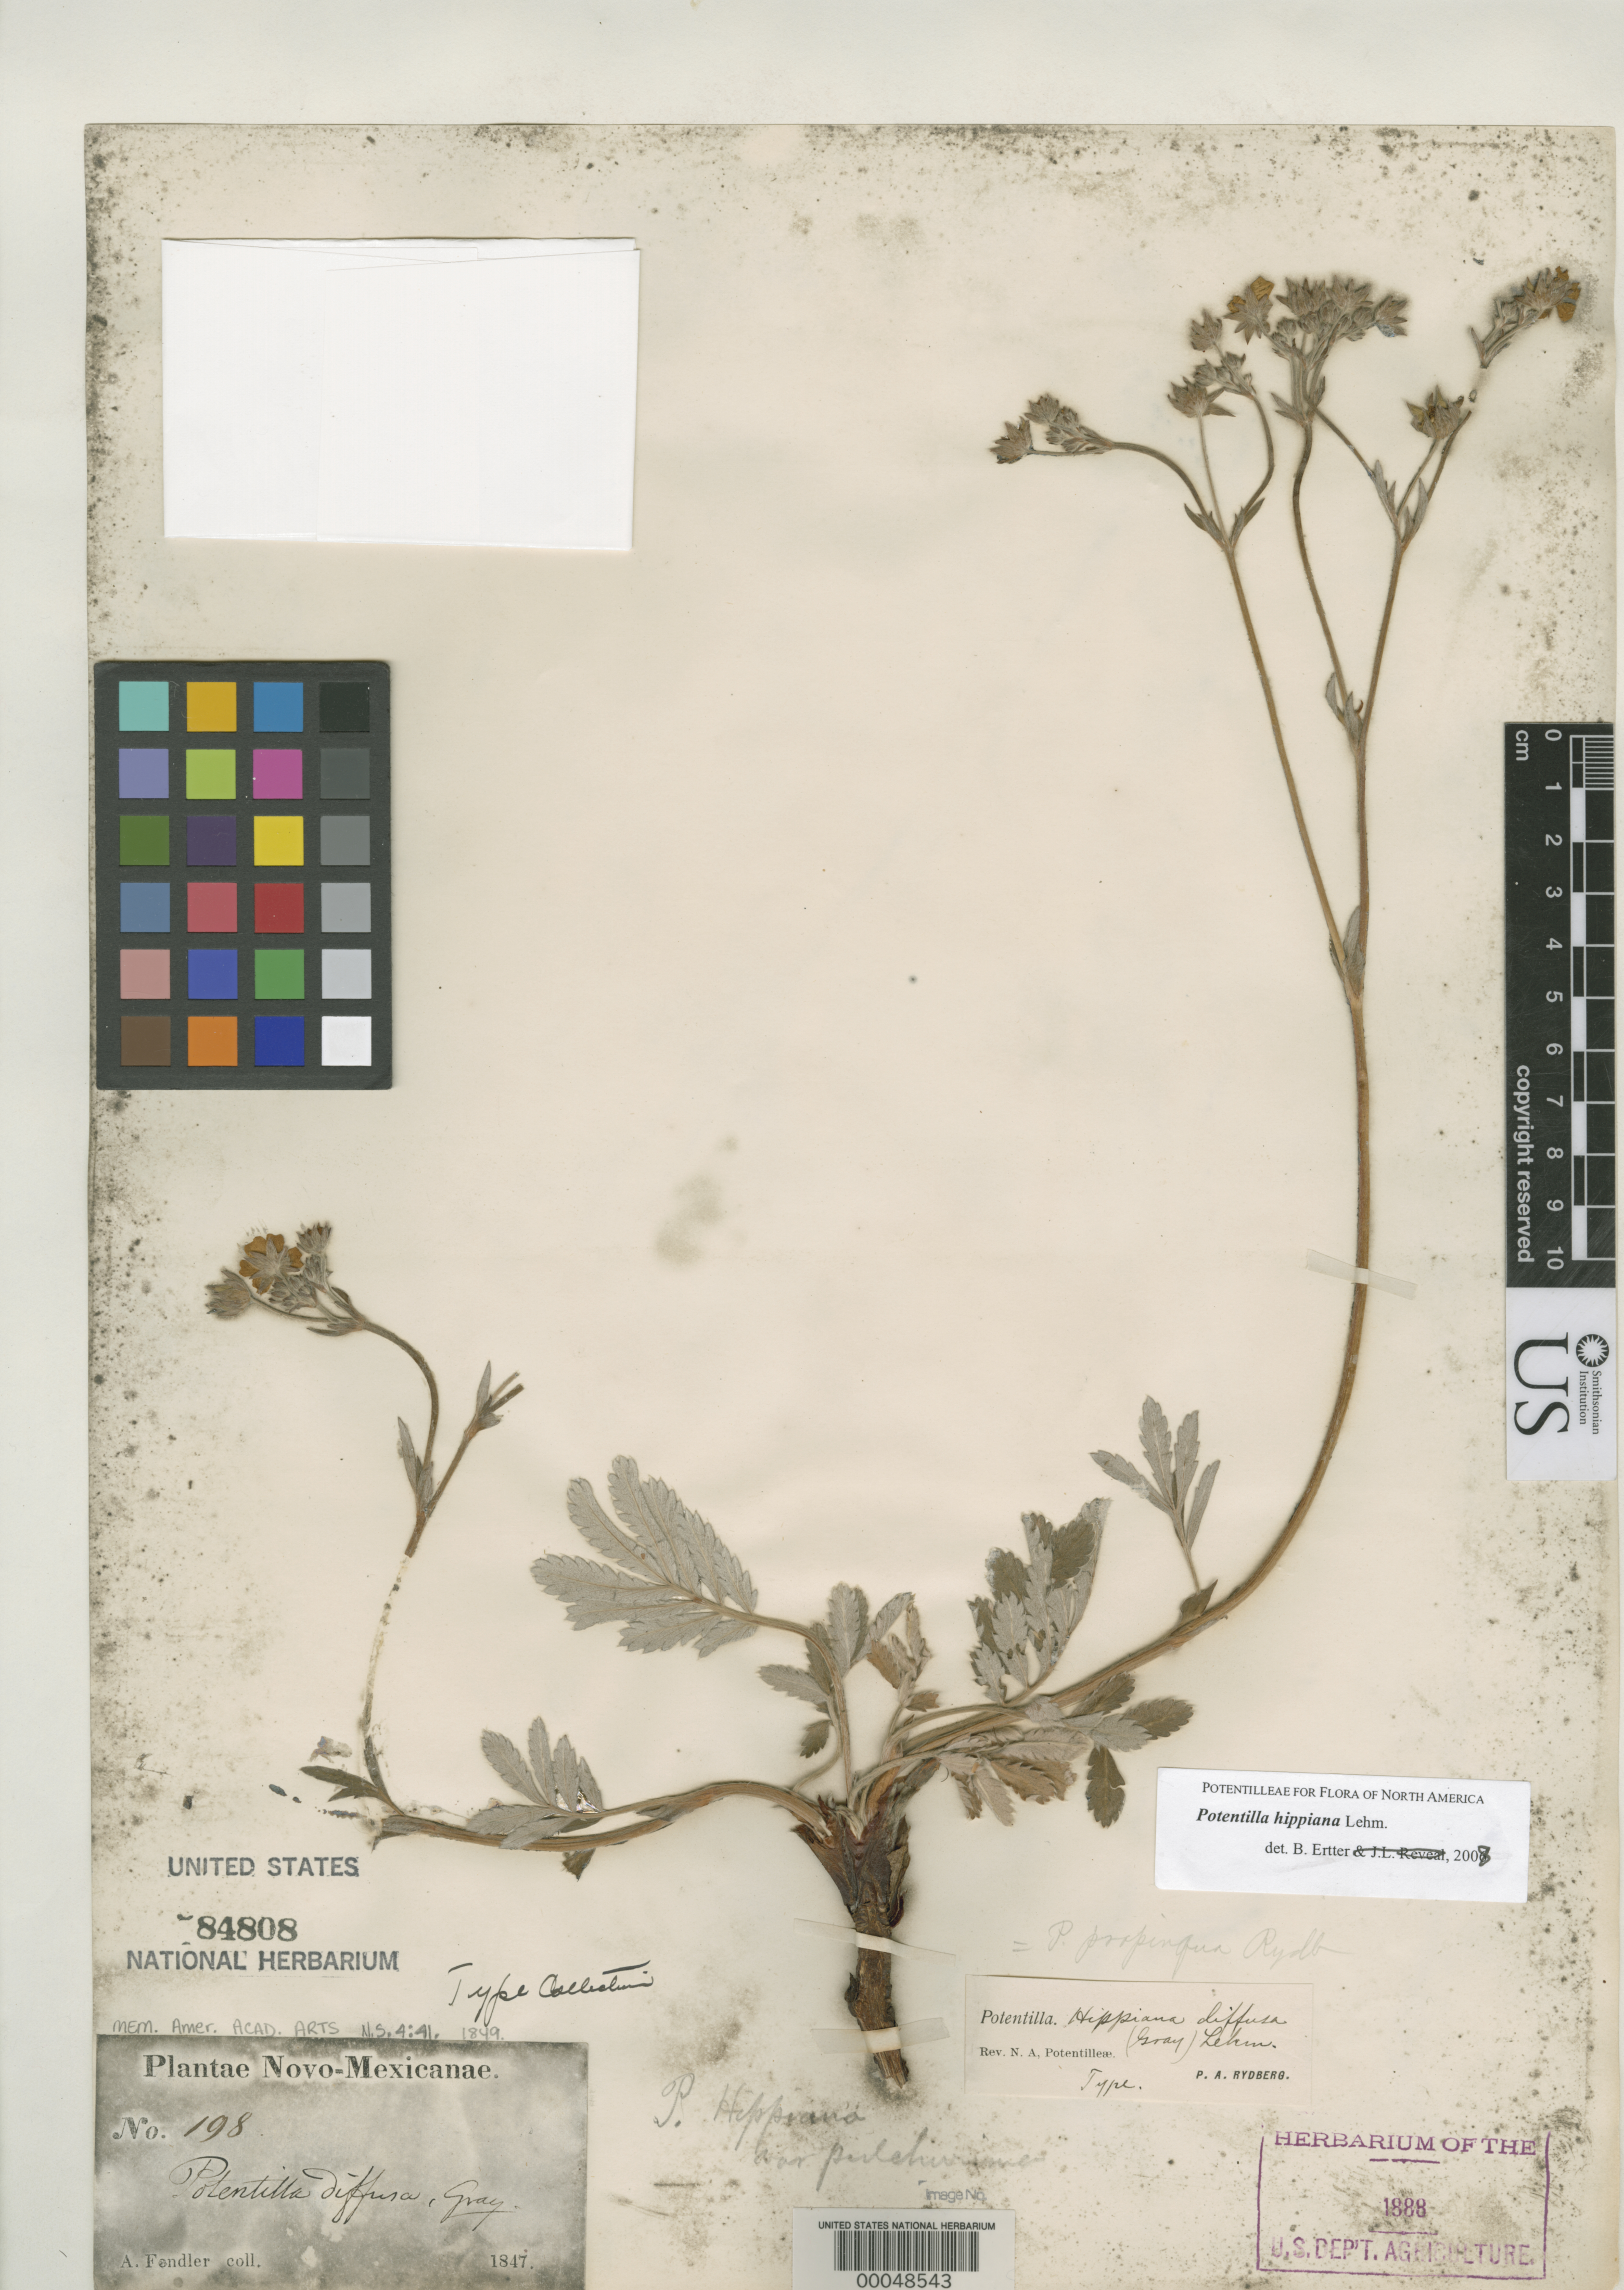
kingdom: Plantae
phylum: Tracheophyta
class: Magnoliopsida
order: Rosales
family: Rosaceae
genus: Potentilla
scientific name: Potentilla diffusa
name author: A. Gray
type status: Isotype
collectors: A. Fendler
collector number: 198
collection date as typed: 1847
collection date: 1847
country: United States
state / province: New Mexico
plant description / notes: Later homonym of Potentilla diffusa Willd.; Also a type of Potentilla hippiana var. propinqua Rydb., nom. nov.; Based on Potentilla diffusa Gray, non Potentilla diffusa Willd.; Also a type of Potentilla diffusa Gray, nom. illeg. non Willd.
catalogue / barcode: US 84808